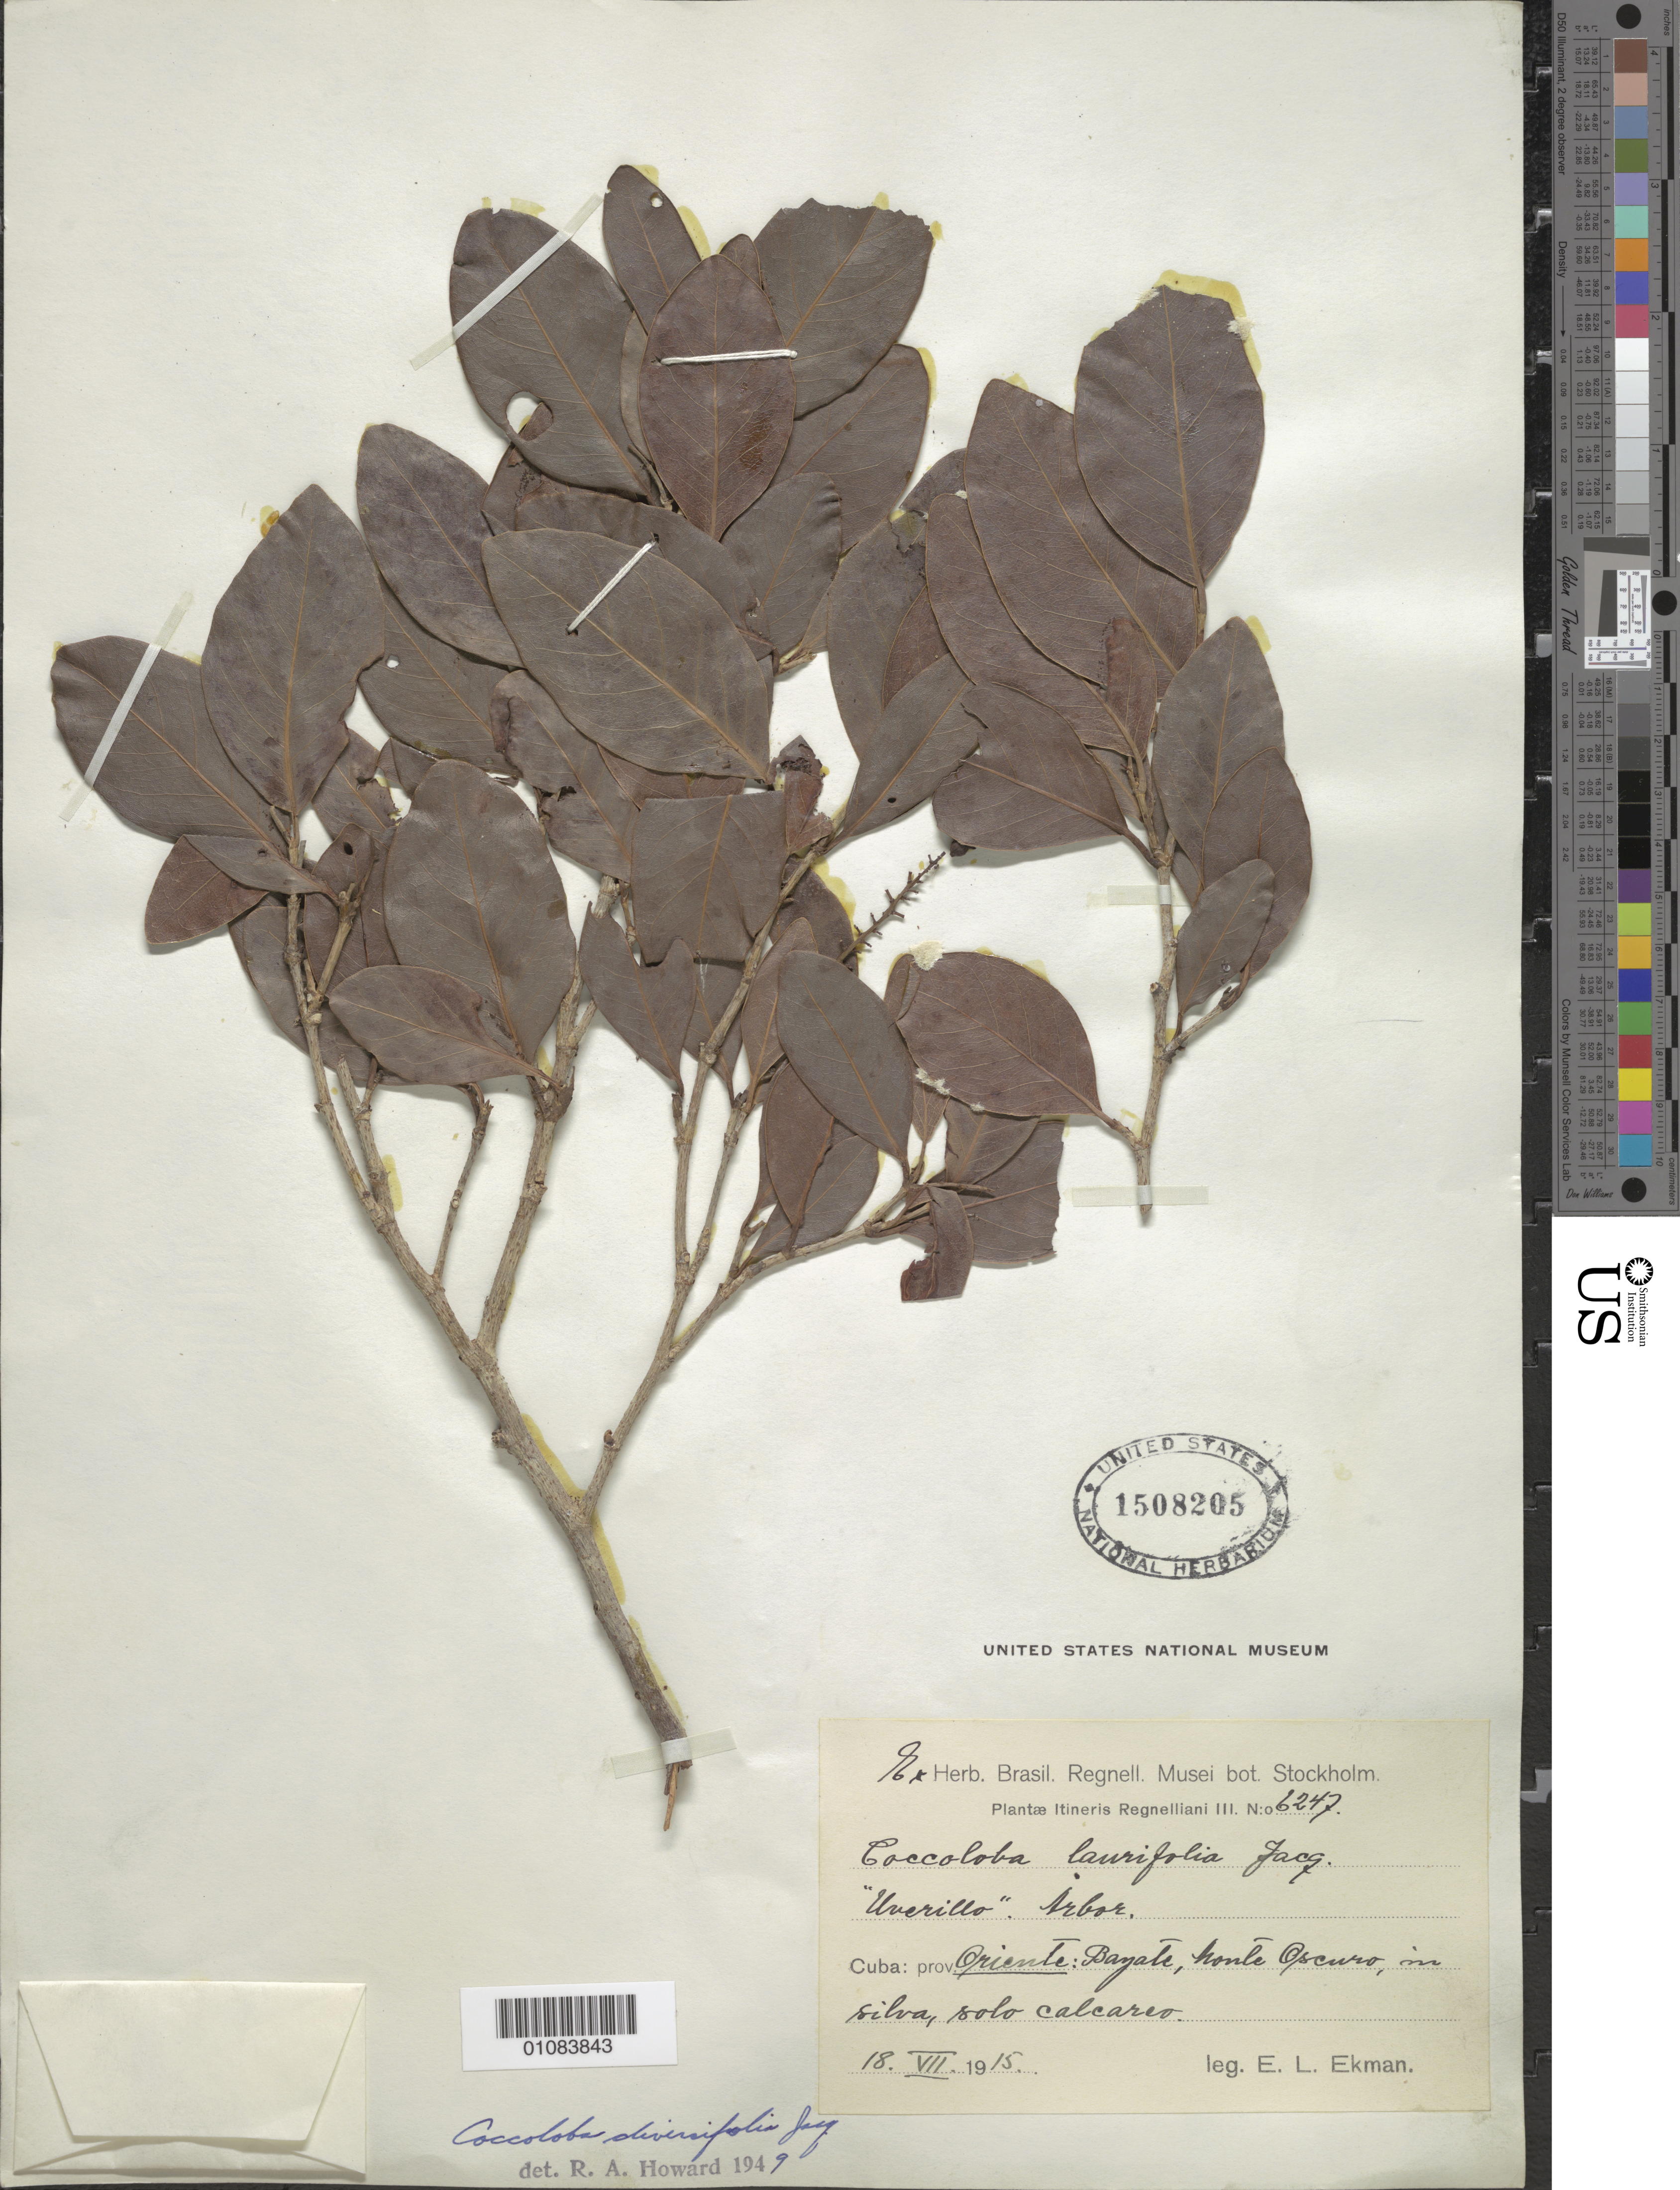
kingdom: Plantae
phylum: Tracheophyta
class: Magnoliopsida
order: Caryophyllales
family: Polygonaceae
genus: Coccoloba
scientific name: Coccoloba diversifolia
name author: Jacq.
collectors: E. L. Ekman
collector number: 6247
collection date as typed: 18 Jul 1915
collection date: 1915-07-18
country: Cuba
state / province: Camagüey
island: Cuba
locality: Oriente: Bayate, Monte Oscuro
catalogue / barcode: US 1508205